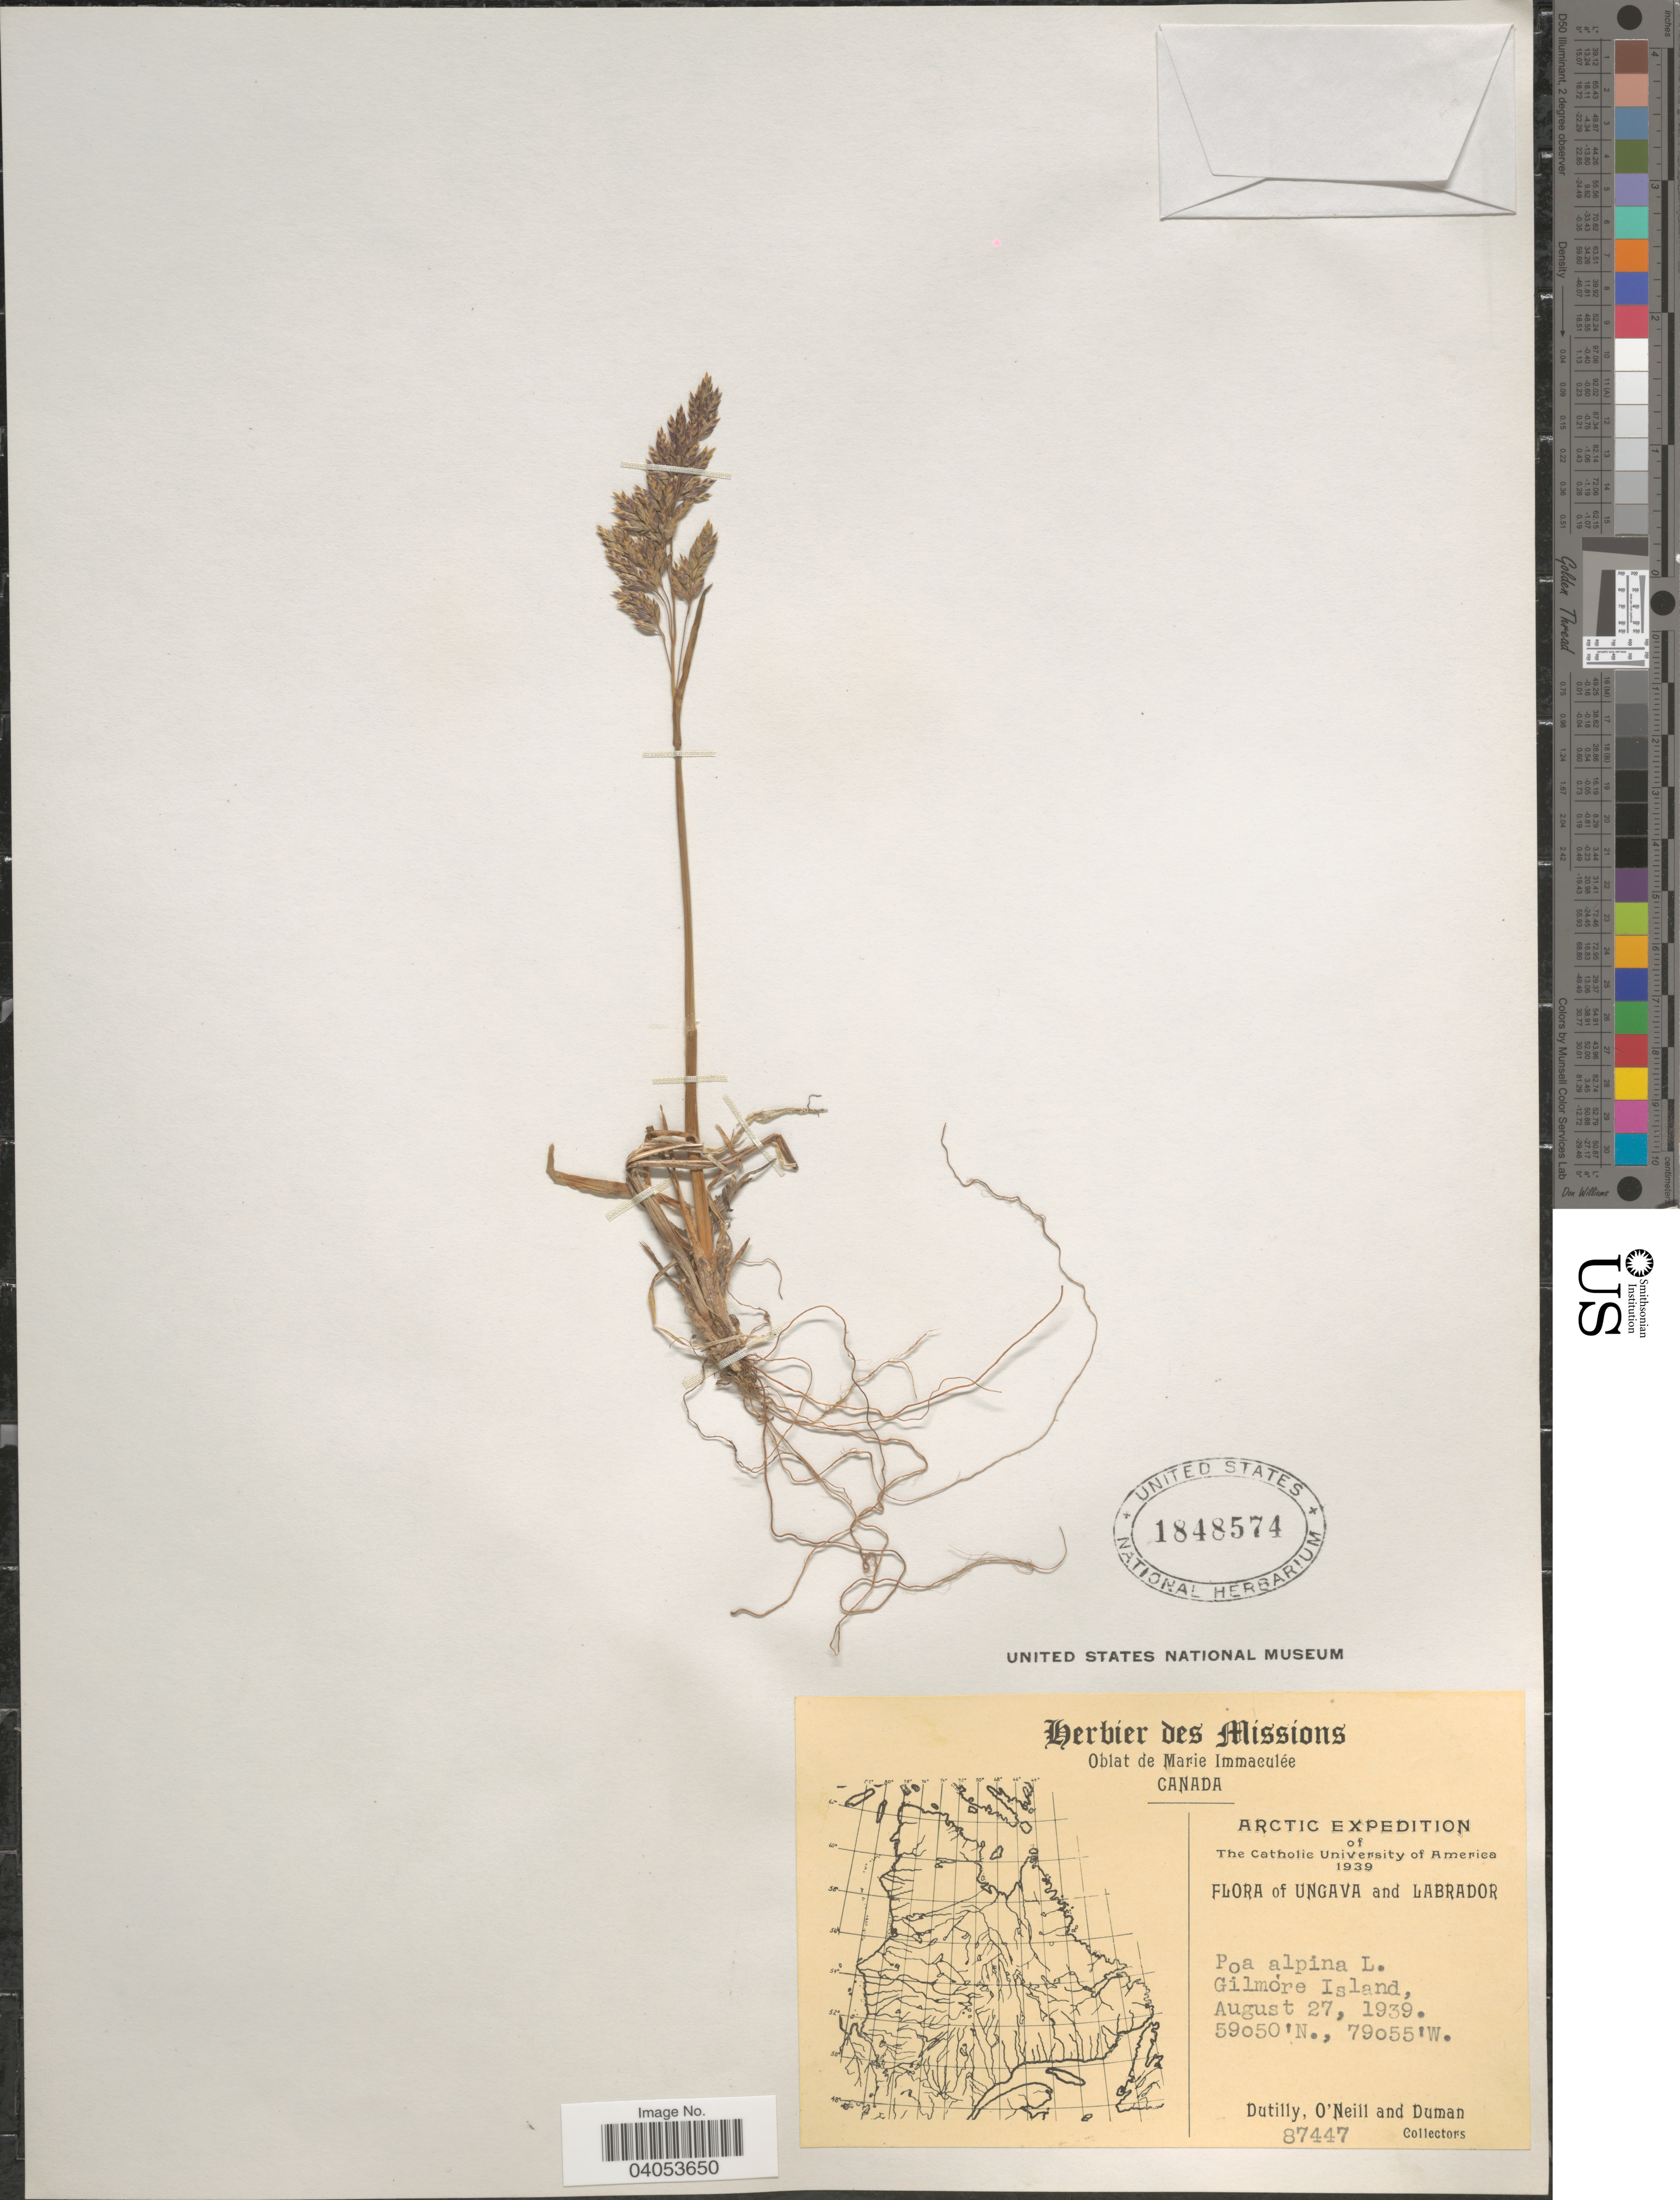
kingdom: Plantae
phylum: Tracheophyta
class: Liliopsida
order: Poales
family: Poaceae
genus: Poa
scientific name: Poa alpina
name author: L.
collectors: -. Dutilly, -. O'Neill & -. Duman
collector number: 87447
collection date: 1939-08-27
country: Canada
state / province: Newfoundland and Labrador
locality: Ungava and Labrador. Gilmore Island.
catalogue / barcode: US 1848574